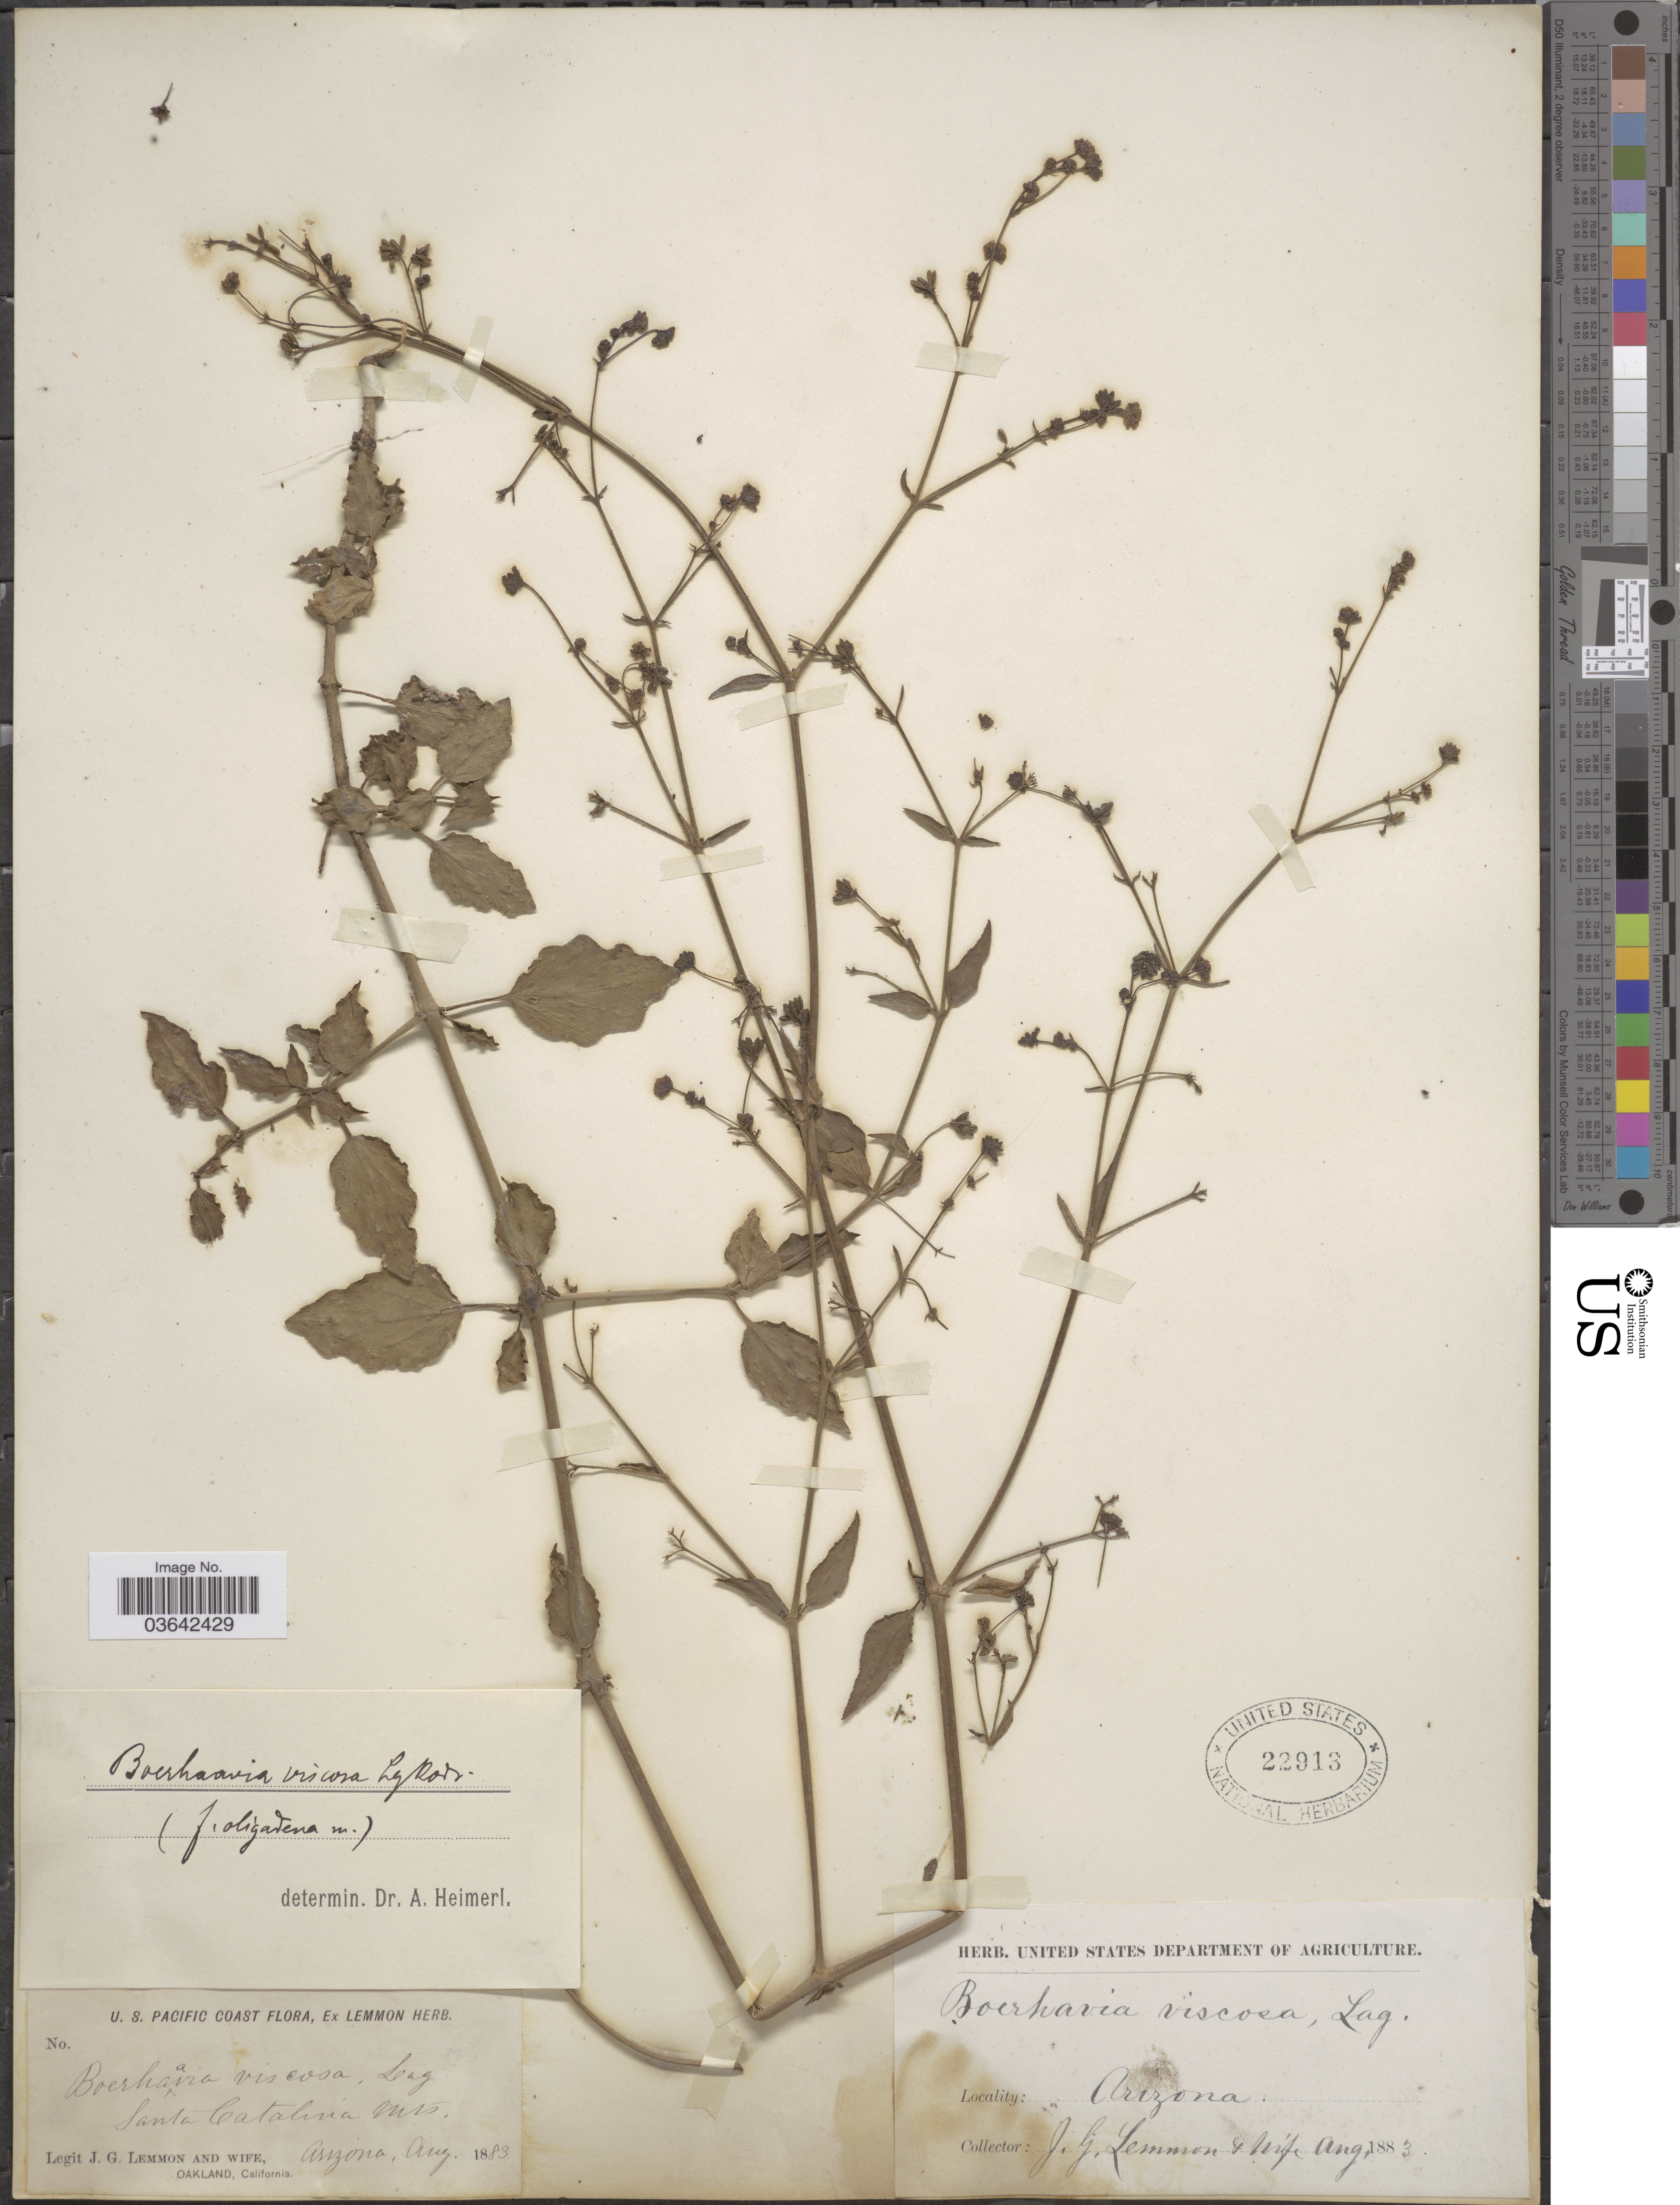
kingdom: Plantae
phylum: Tracheophyta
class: Magnoliopsida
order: Caryophyllales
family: Nyctaginaceae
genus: Boerhavia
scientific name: Boerhavia coccinea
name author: Mill.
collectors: J. Lemmon & Mrs. J. G. Lemmon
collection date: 1883-08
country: United States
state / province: Arizona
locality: U. S. Pacific Coast. Santa Catalina Mts.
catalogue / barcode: US 22913